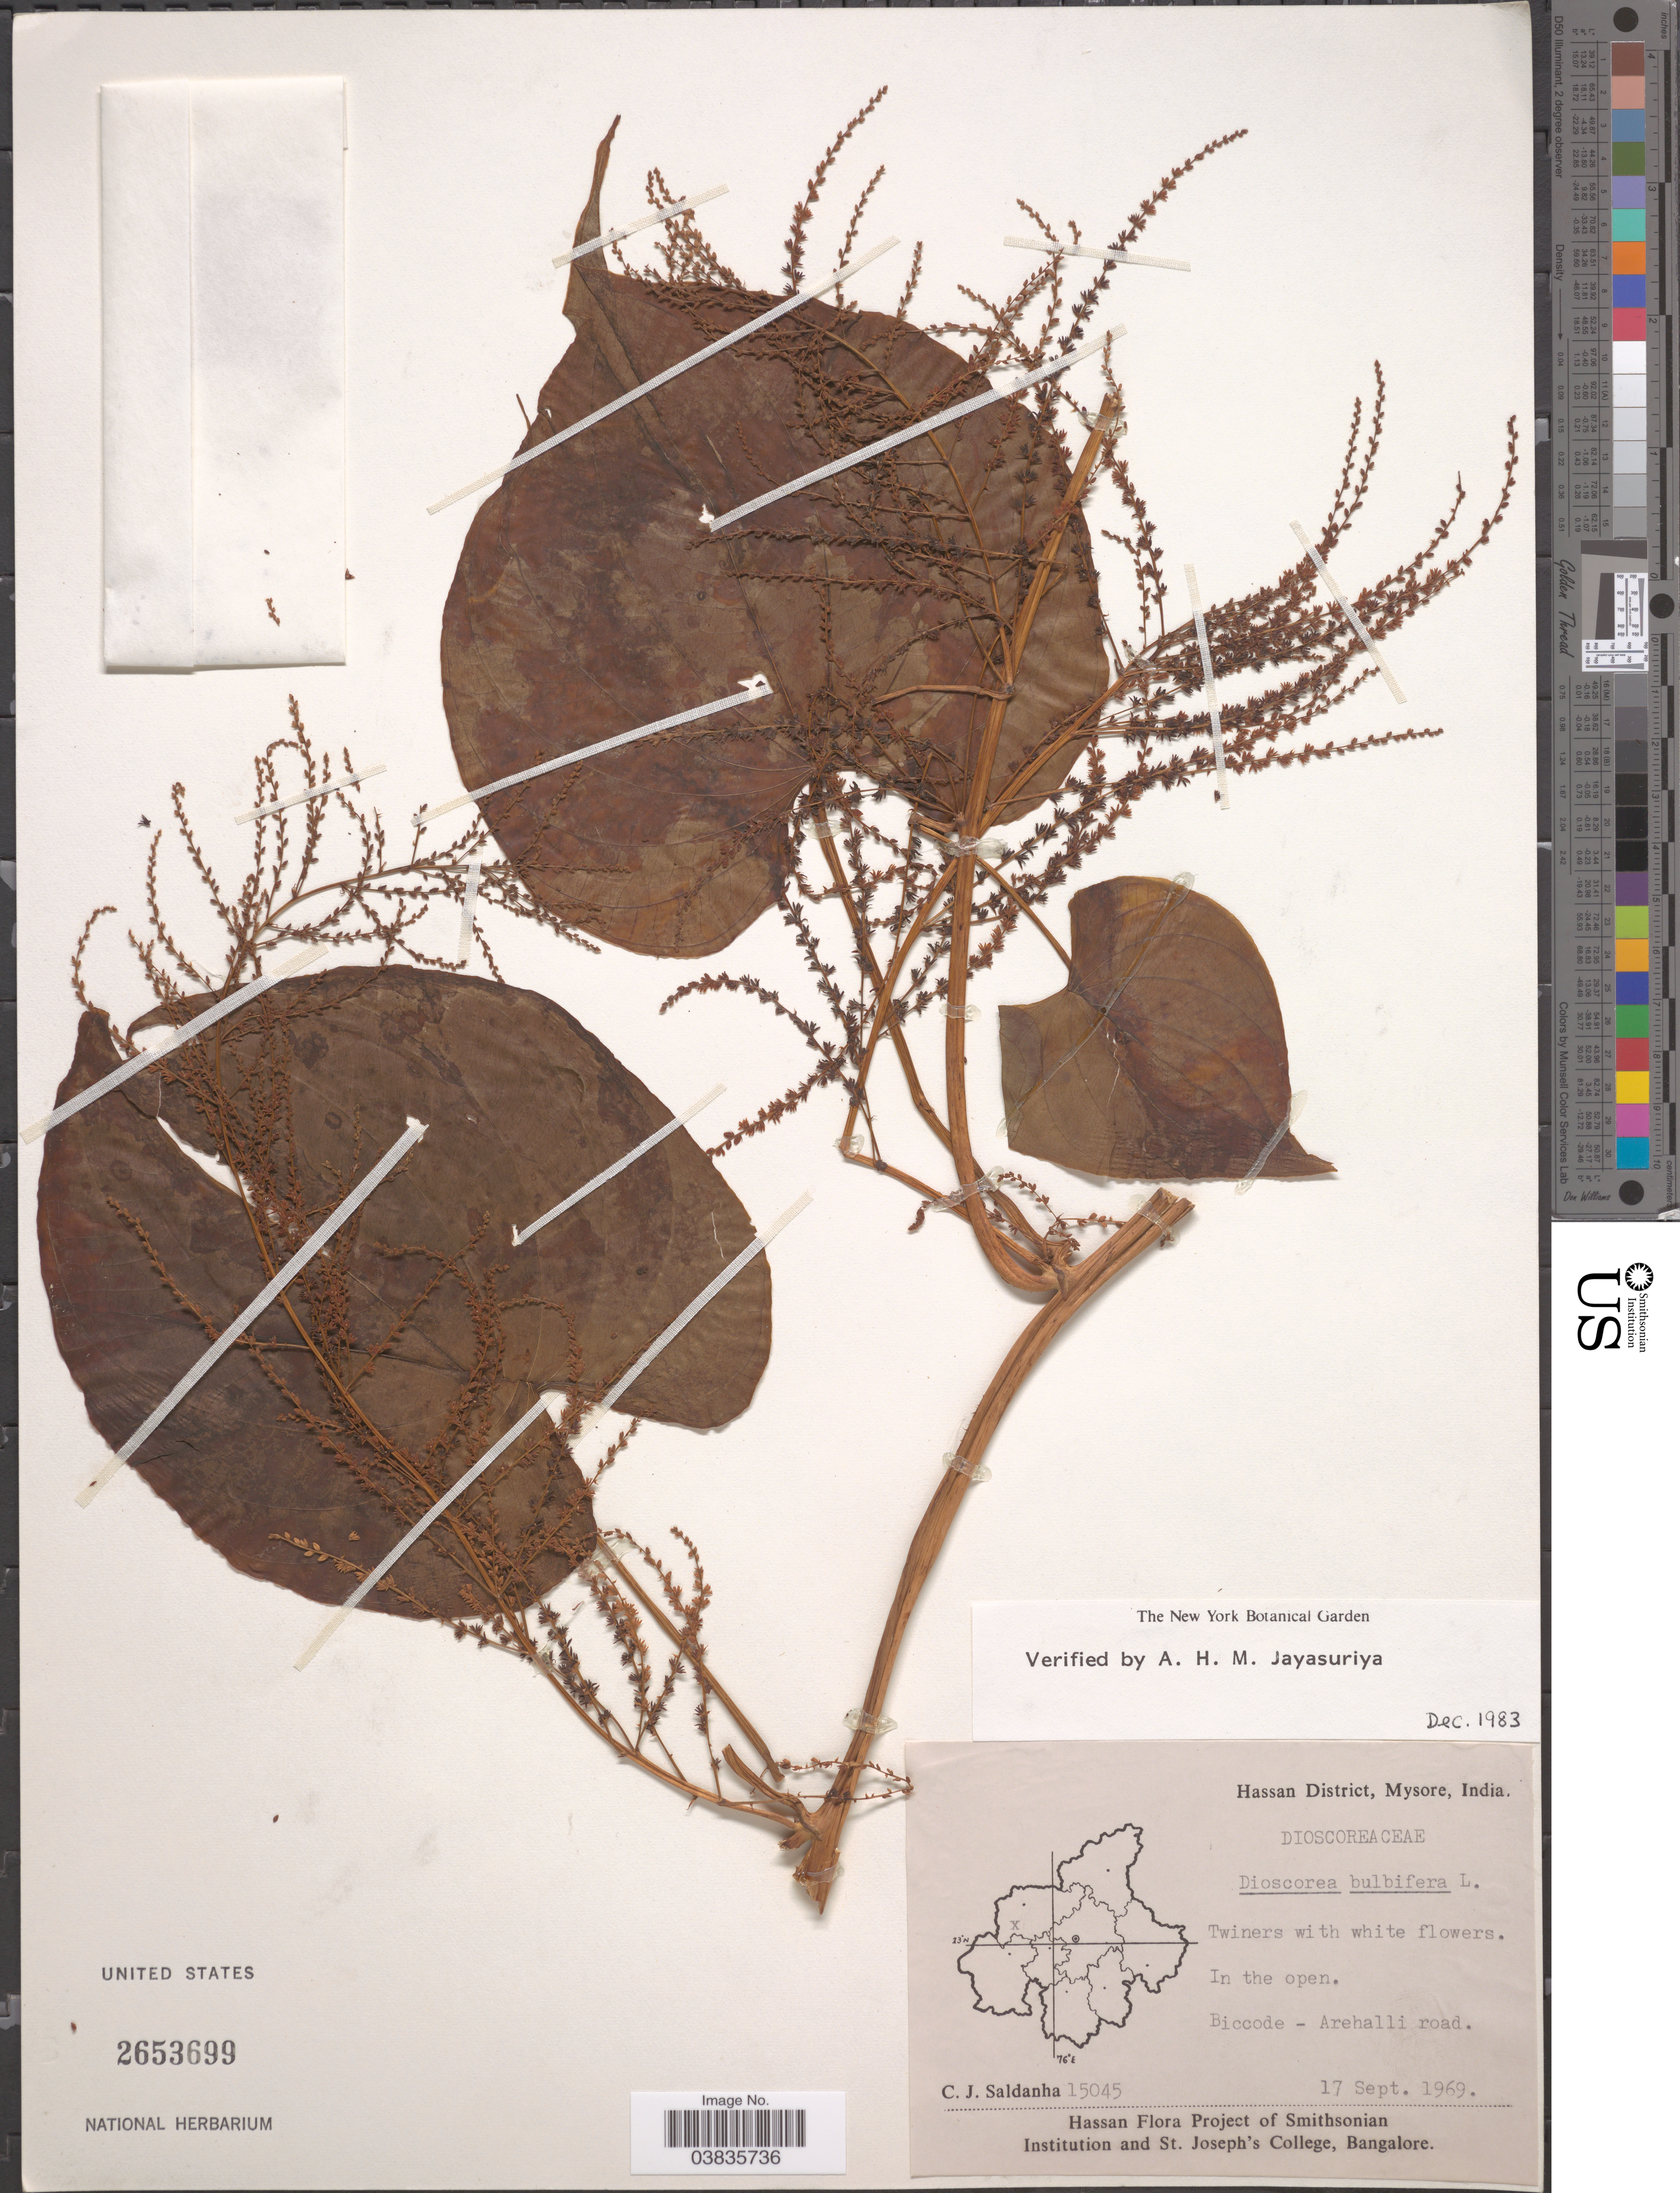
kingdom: Plantae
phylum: Tracheophyta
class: Liliopsida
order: Dioscoreales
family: Dioscoreaceae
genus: Dioscorea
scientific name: Dioscorea bulbifera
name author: L.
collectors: C. J. Saldanha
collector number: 15045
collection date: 1969-09-17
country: India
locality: Hassan District, Mysore. Biccode - Arehalli road.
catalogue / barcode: US 2653699